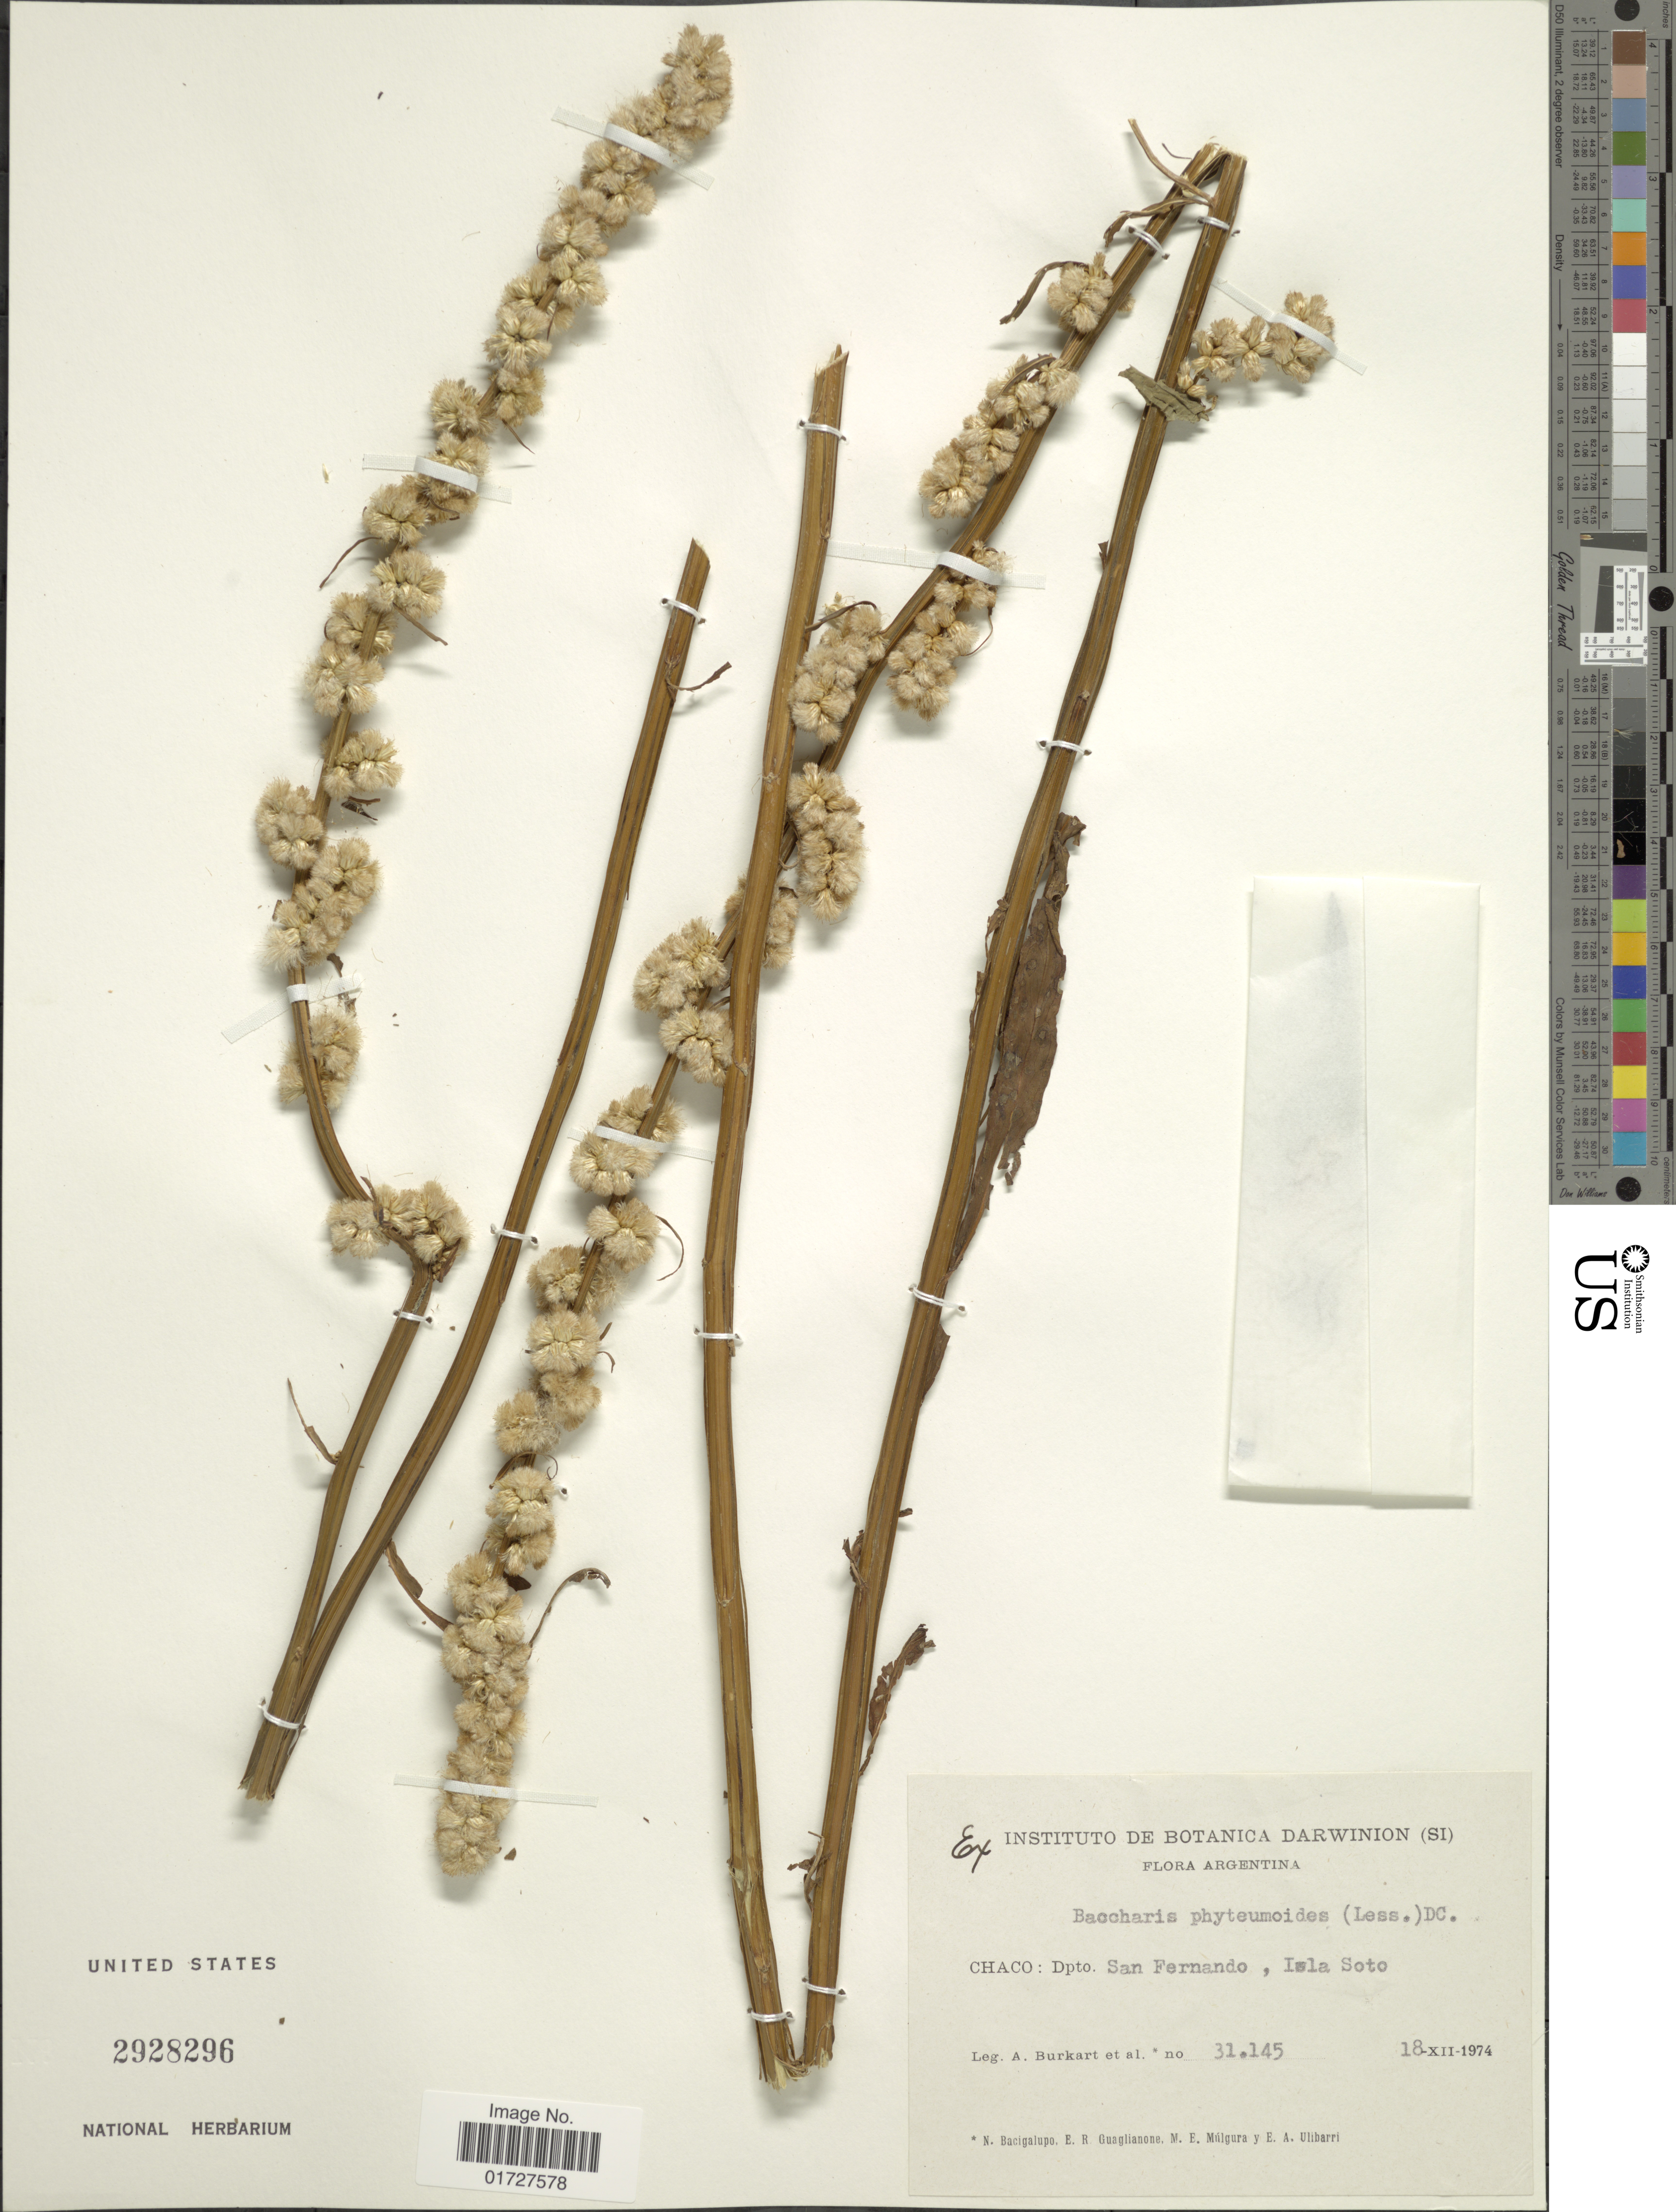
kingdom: Plantae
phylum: Tracheophyta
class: Magnoliopsida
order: Asterales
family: Asteraceae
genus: Baccharis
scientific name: Baccharis phyteumoides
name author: (Less.) DC.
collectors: A. E. Burkart, N. M. Bacigalupo, E. R. Guaglianone, M. E. Múlgura & E. A. Ulibarri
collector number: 31145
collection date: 1974-12-18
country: Argentina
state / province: Chaco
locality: Dpto. San Fernando, Isla Soto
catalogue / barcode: US 2928296